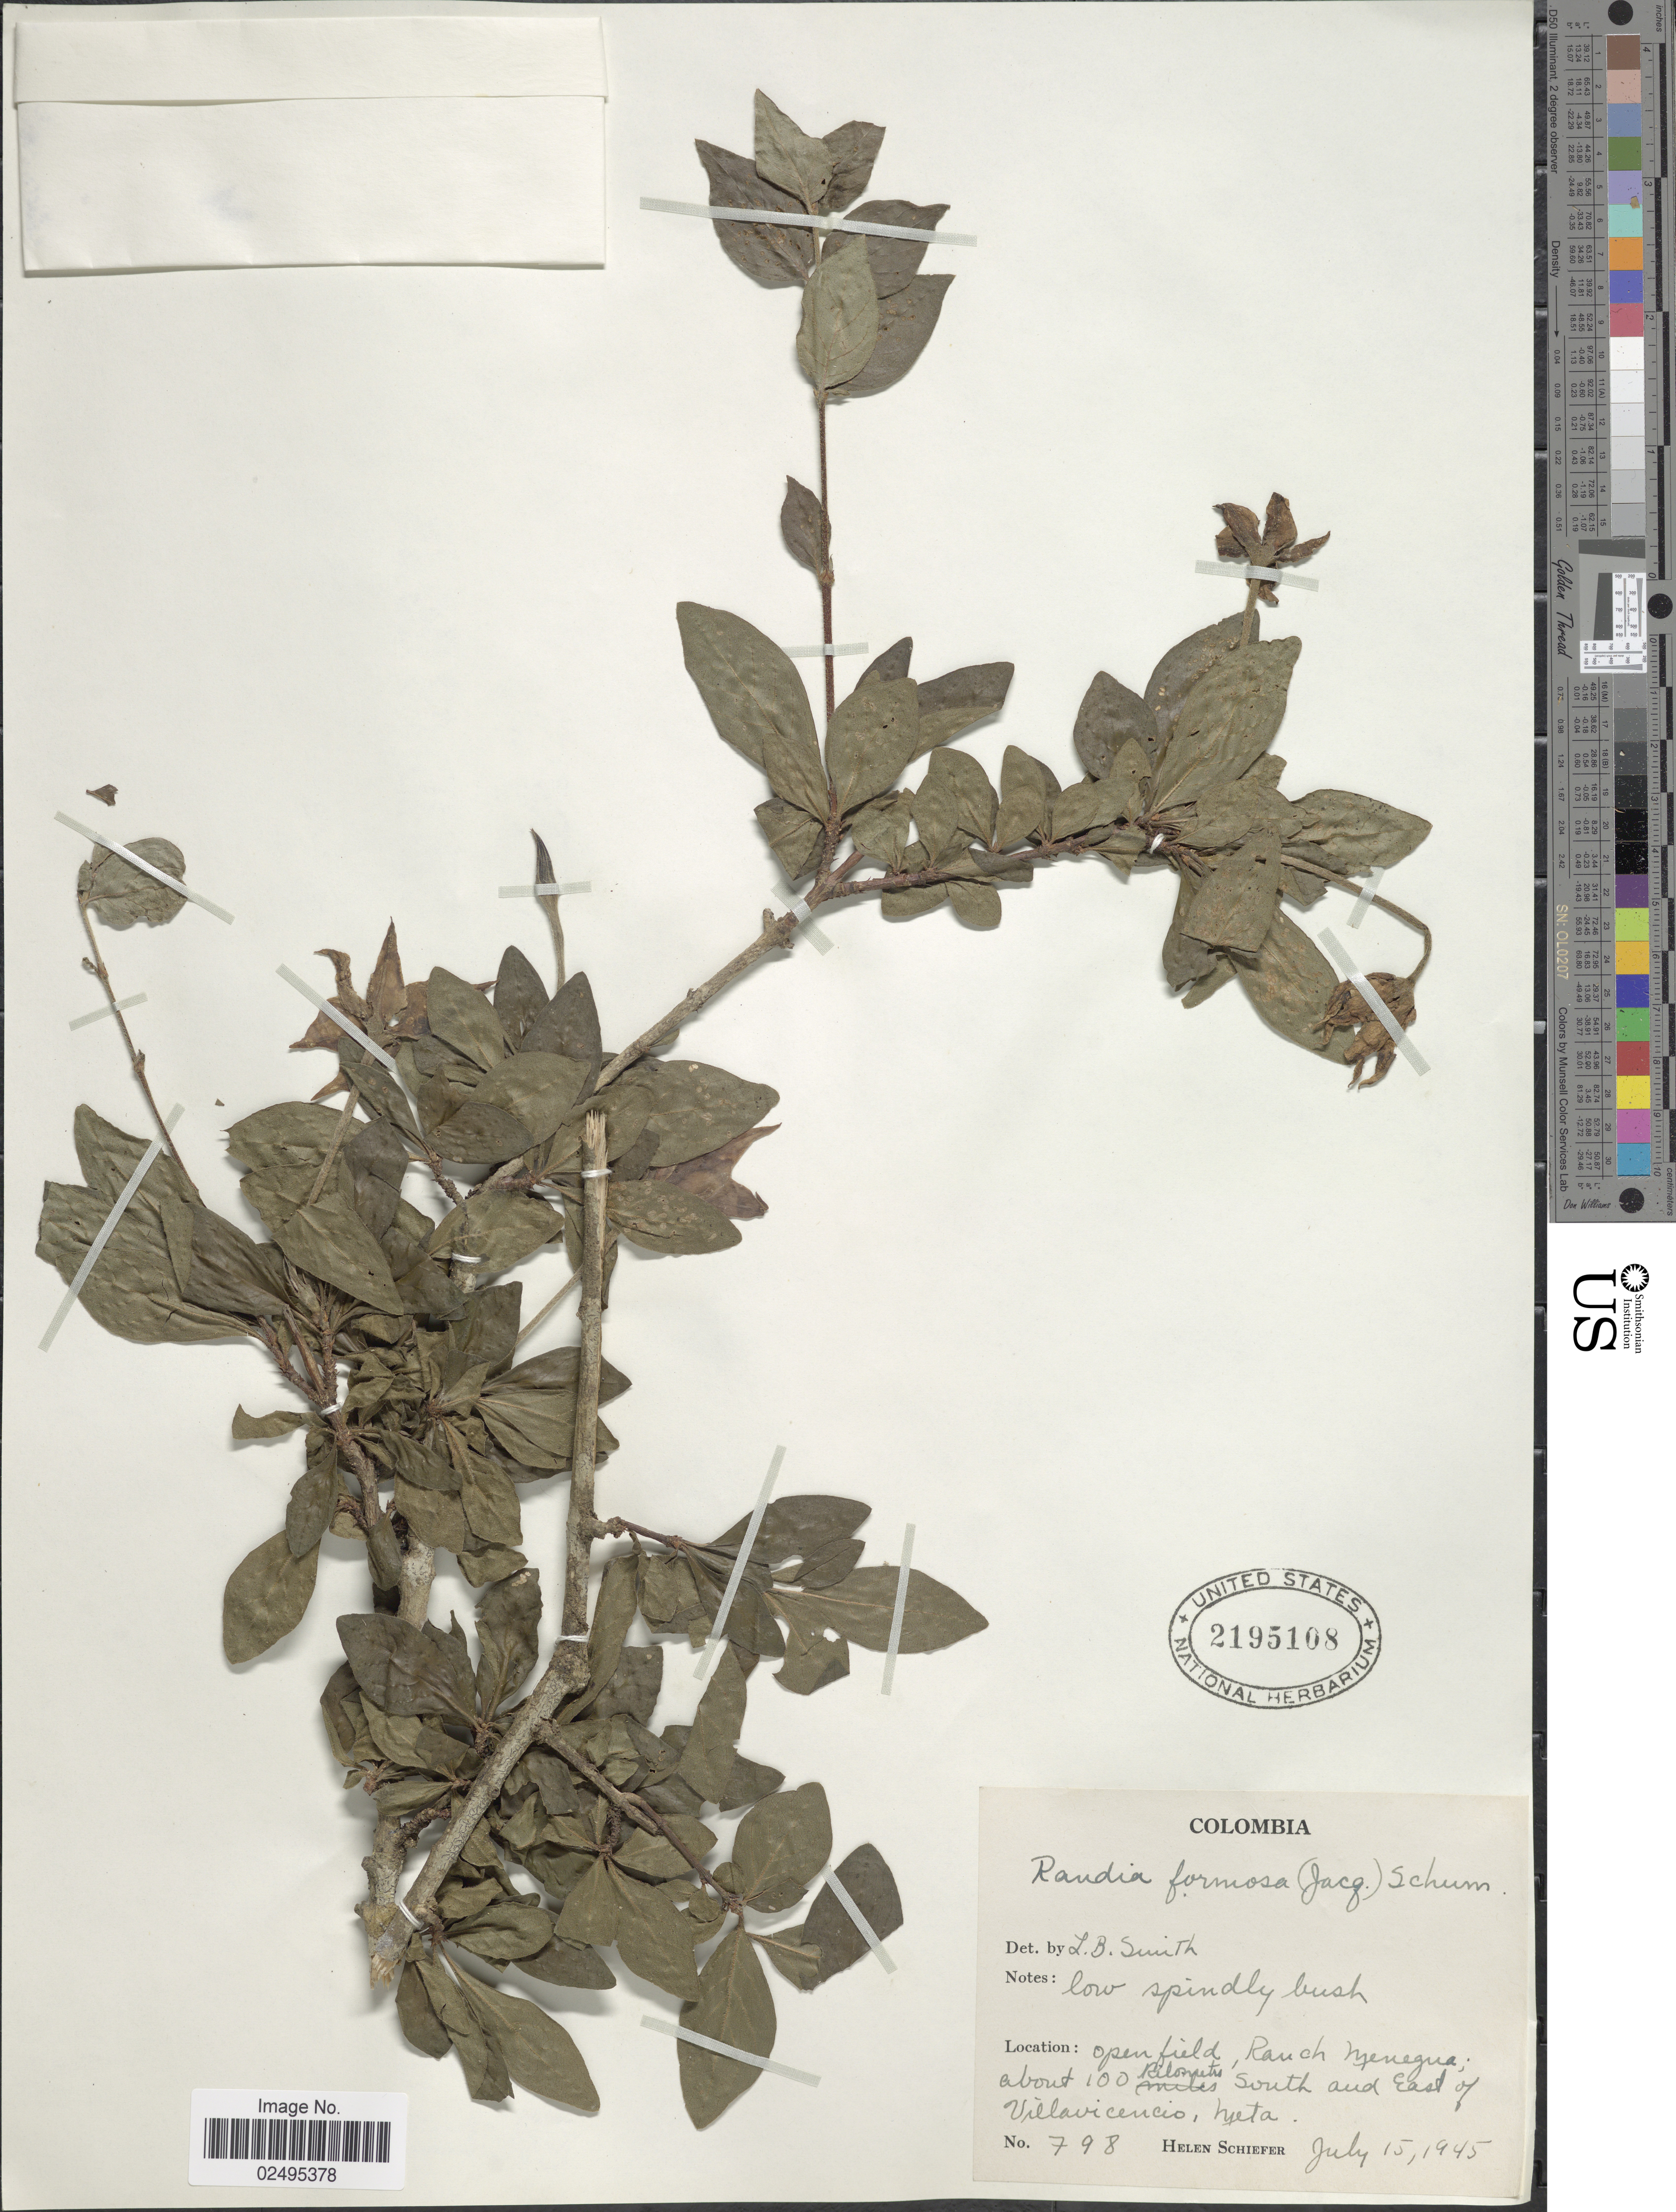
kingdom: Plantae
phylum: Tracheophyta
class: Magnoliopsida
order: Gentianales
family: Rubiaceae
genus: Rosenbergiodendron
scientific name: Rosenbergiodendron formosum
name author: (Jacq.) Fagerl.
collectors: H. Schiefer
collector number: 798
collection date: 1945-07-15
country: Colombia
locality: Ranch Menegua, about 100 kilometers south and East of Villavicencio, Hjeta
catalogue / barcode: US 2195108